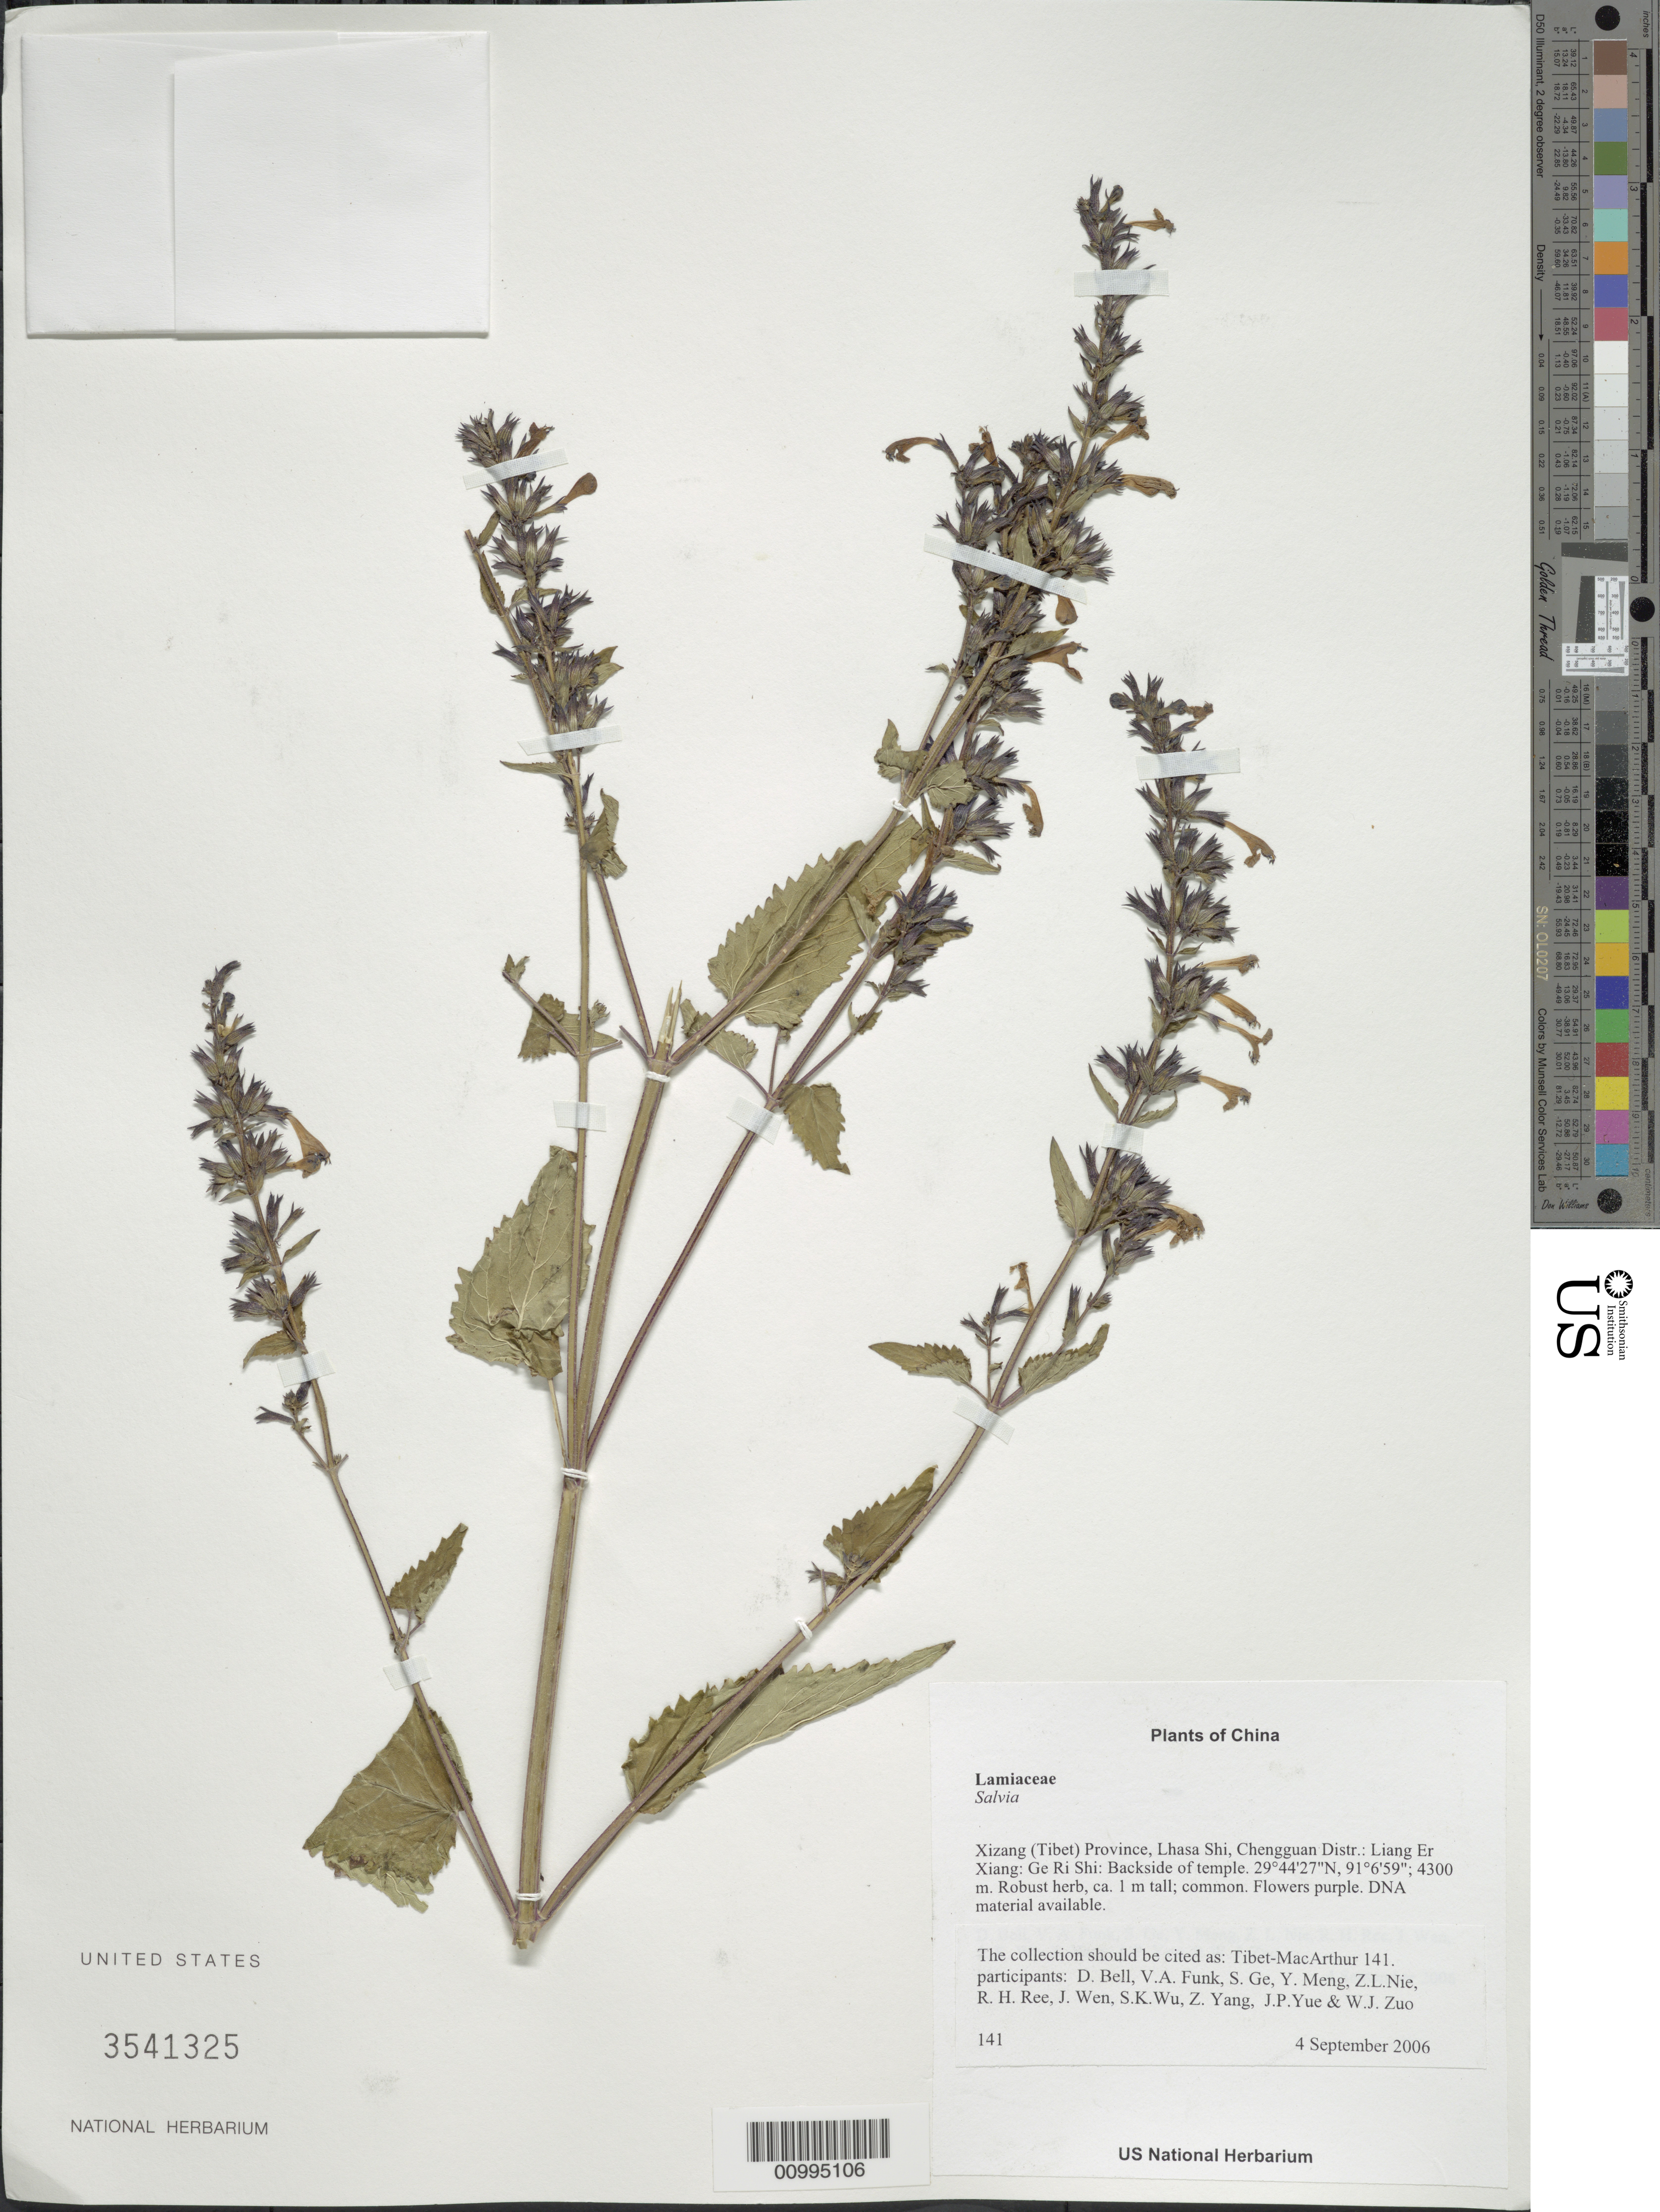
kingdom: Plantae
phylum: Tracheophyta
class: Magnoliopsida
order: Lamiales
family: Lamiaceae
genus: Salvia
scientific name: Salvia thormannii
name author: Urb.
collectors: Tibet-MacArthur, D. A. Bell, V. Funk, S. Ge, Y. Meng, Z. Nie, R. Ree, J. Wen, S. K. Wu, Z. Yang, J. Yue & W. Zuo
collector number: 141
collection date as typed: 04 Sep 2006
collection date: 2006-09-04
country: China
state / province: Xizang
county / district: Lhasa Shi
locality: Chengguan Distr.: Liang Er Xiang: Ge Ri Shi. Backside of temple.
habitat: Wet area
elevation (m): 4300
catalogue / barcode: US 3541325